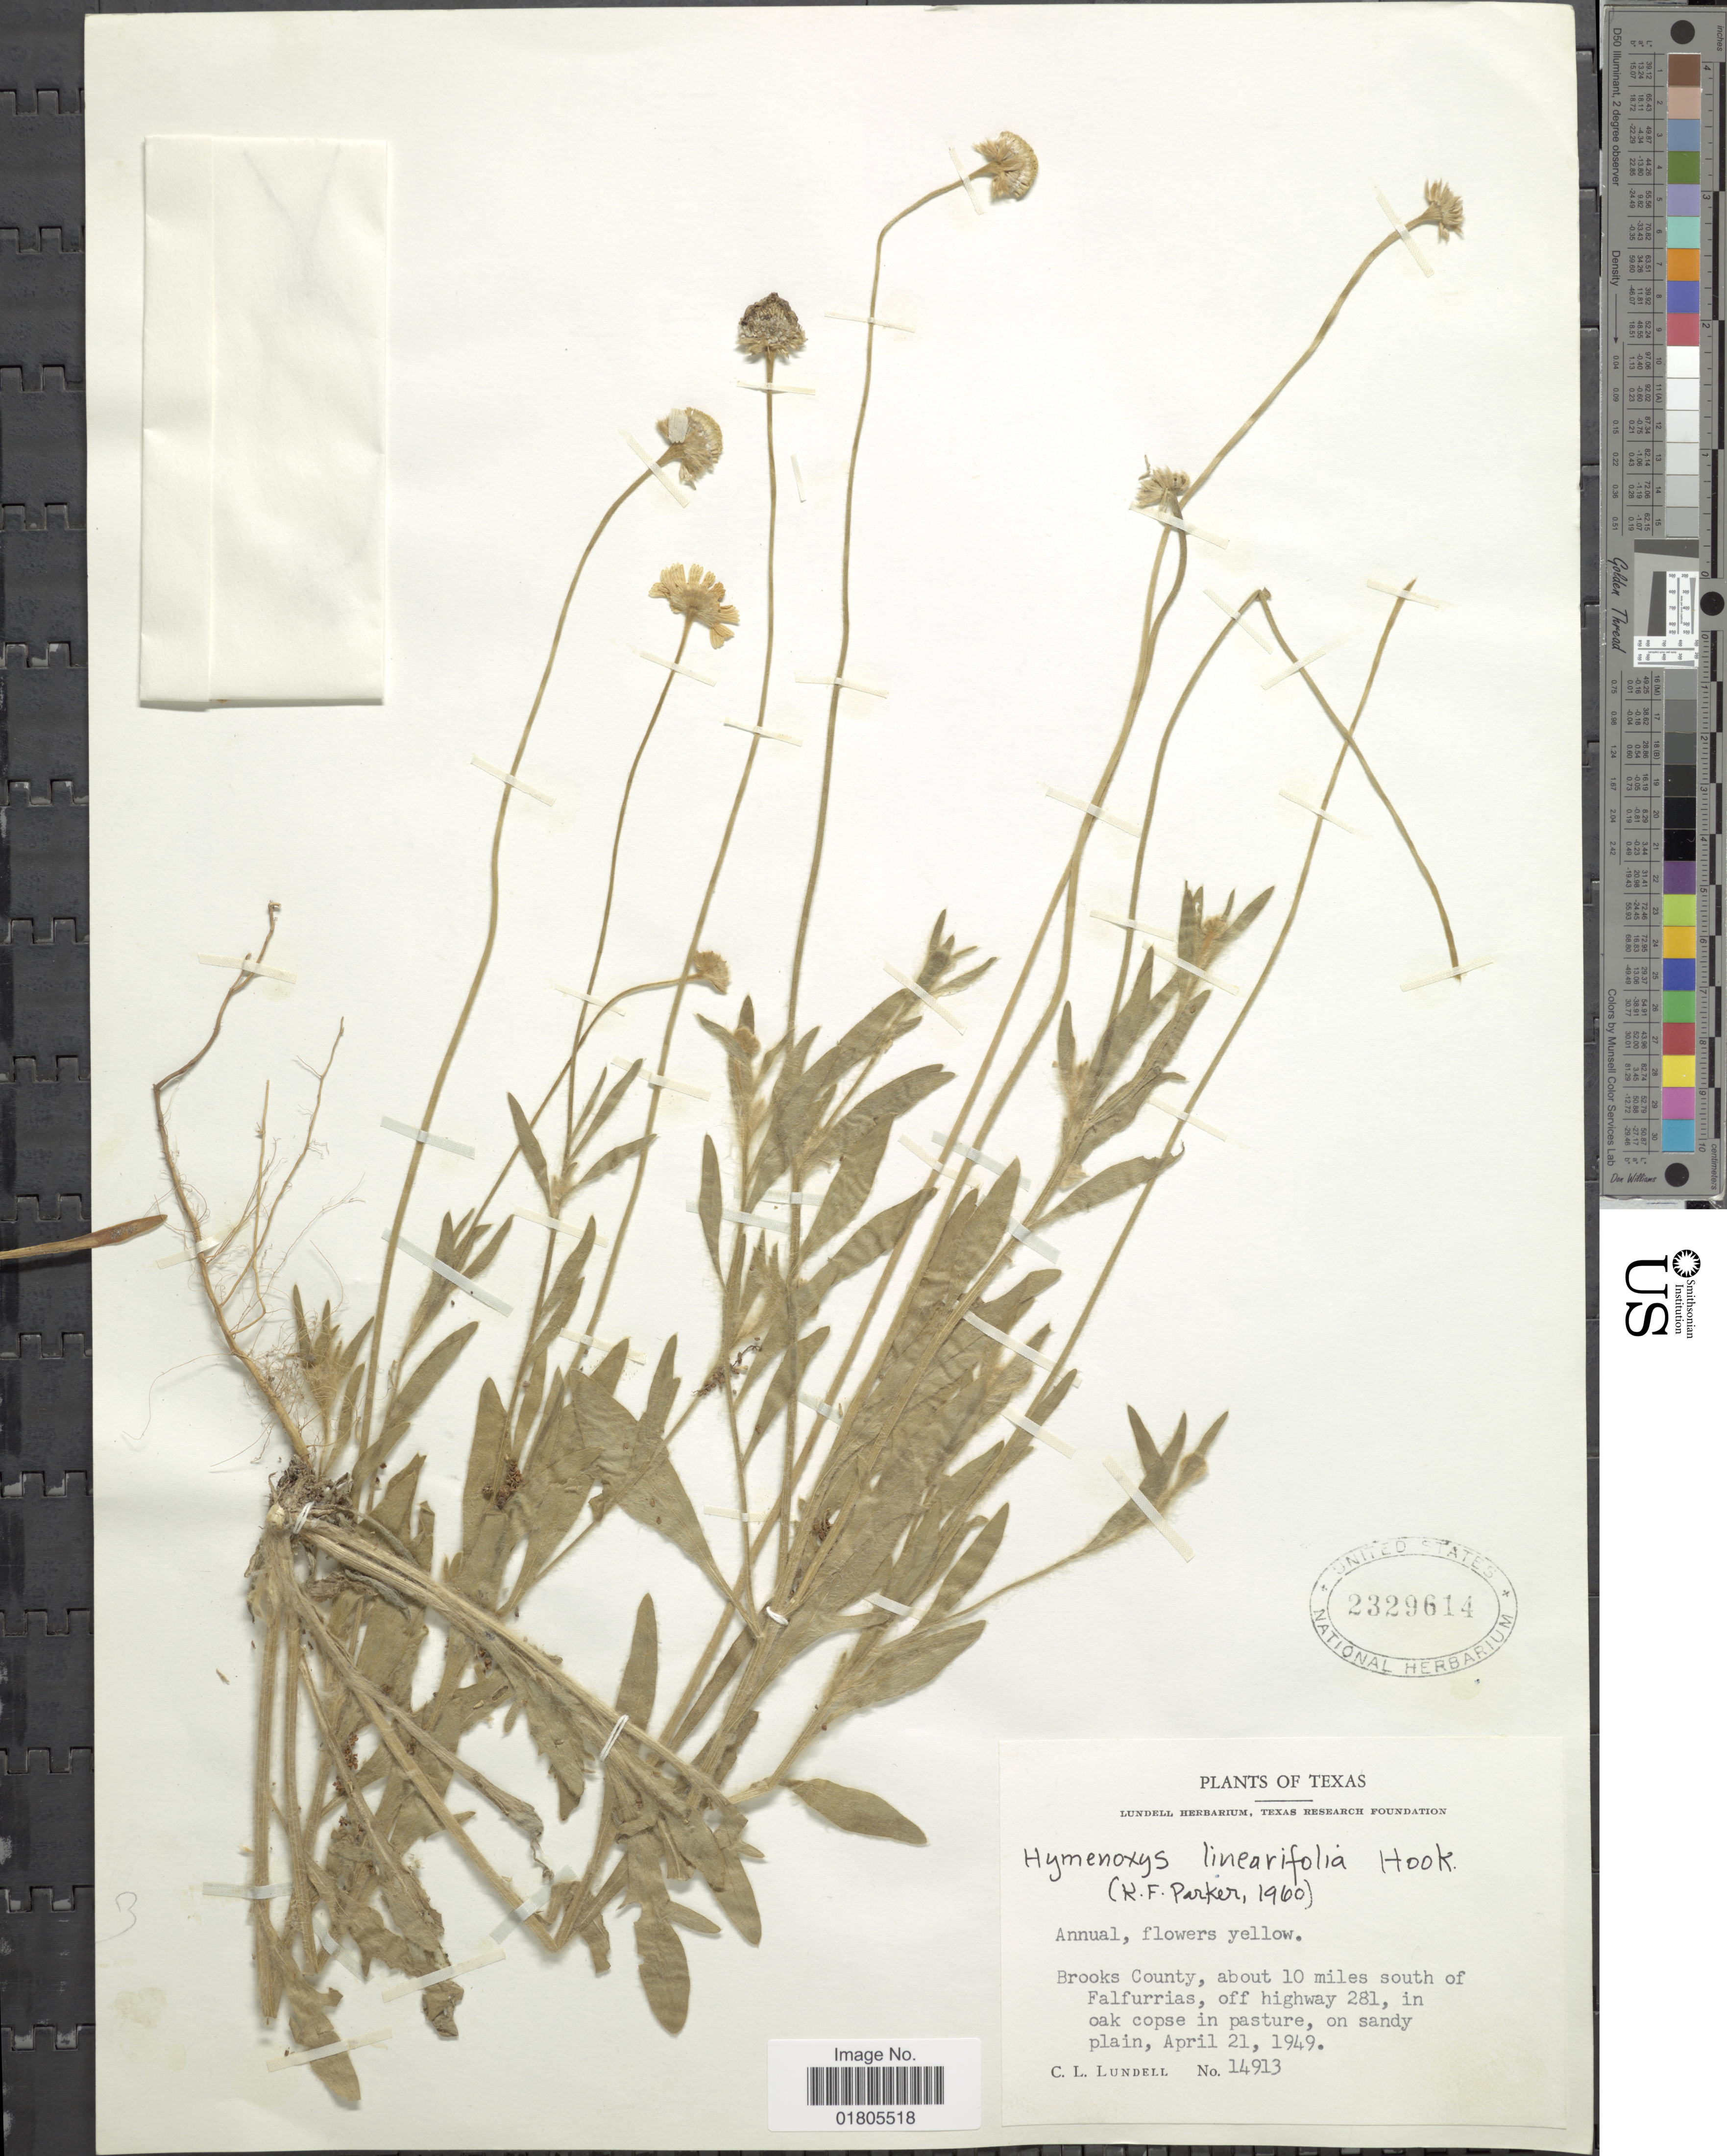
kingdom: Plantae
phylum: Tracheophyta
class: Magnoliopsida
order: Asterales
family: Asteraceae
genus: Actinea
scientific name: Actinea linearifolia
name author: (Hook.) Kuntze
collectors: C. L. Lundell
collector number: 14913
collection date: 1949-04-21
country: United States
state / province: Texas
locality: Brooks County, about 10 miles south of Falfurrias, off highway 281, in oak copse in pasture, on sandy plain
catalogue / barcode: US 2329614